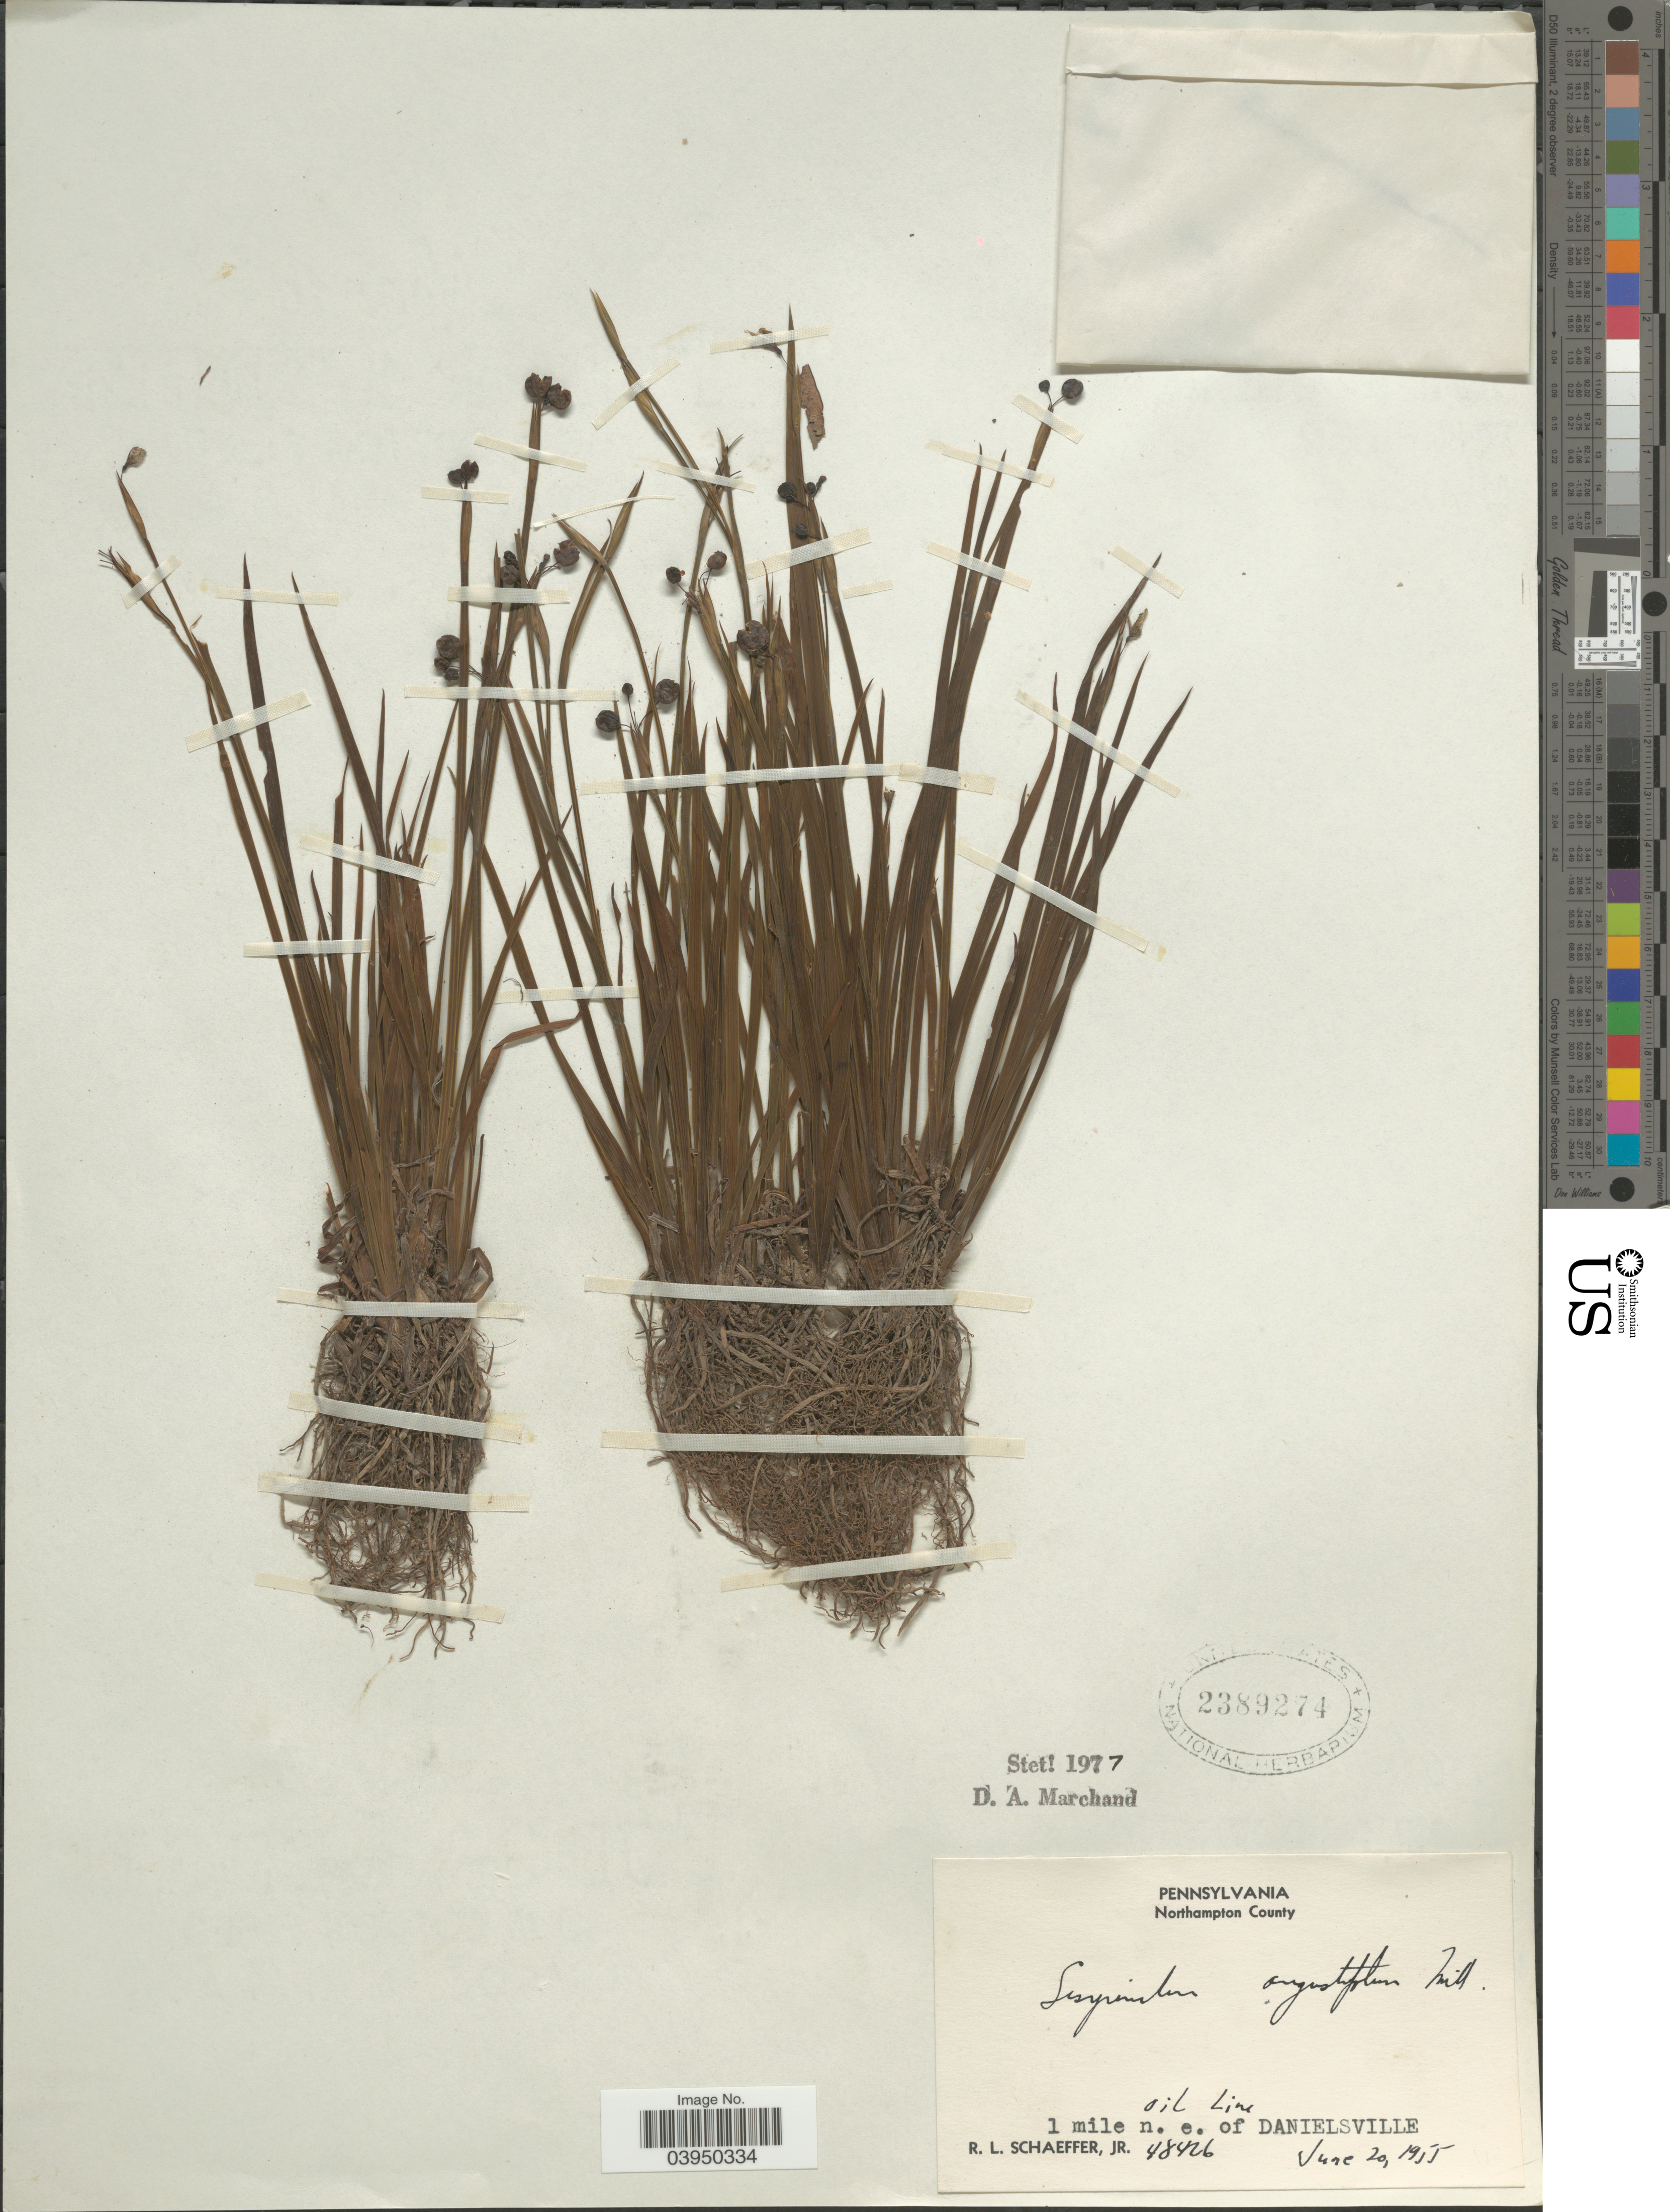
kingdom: Plantae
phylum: Tracheophyta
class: Liliopsida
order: Asparagales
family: Iridaceae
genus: Sisyrinchium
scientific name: Sisyrinchium angustifolium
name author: Mill.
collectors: R. L. Schaeffer Jr.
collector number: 48426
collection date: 1955-06-20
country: United States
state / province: Pennsylvania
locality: Northampton County. 1 mile n. e. of Danielsville.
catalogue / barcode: US 2389274